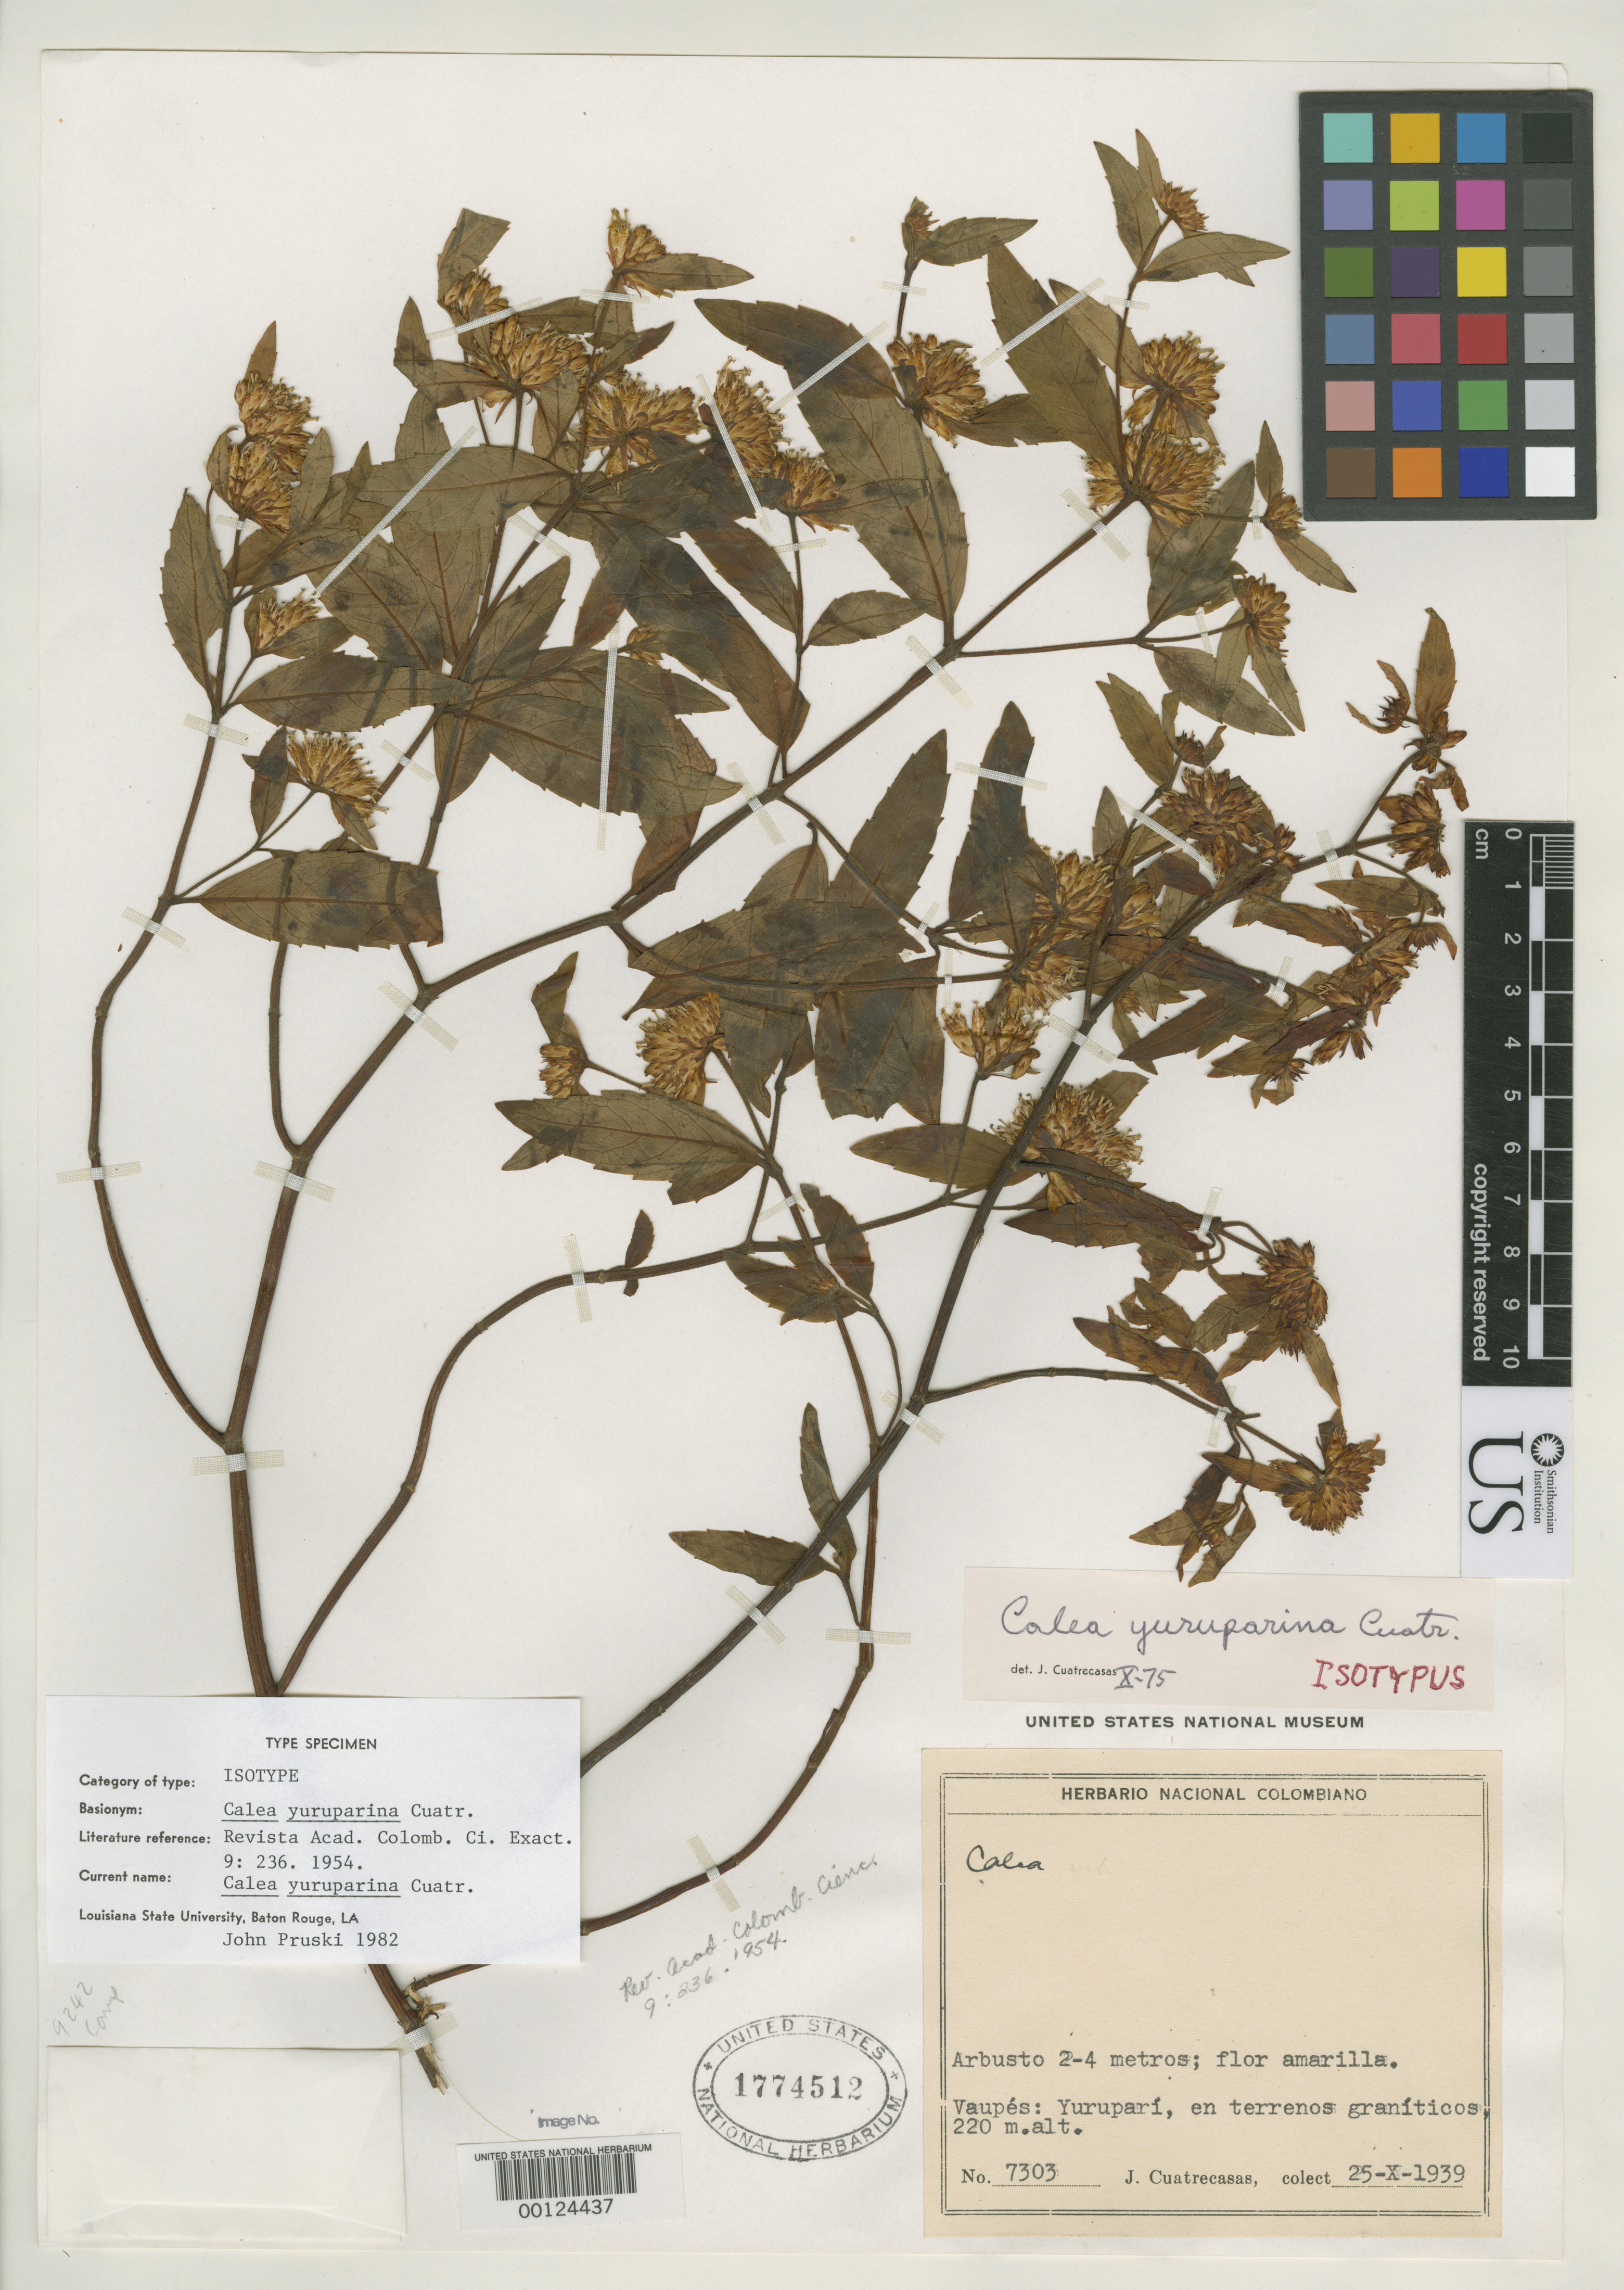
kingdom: Plantae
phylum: Tracheophyta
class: Magnoliopsida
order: Asterales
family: Asteraceae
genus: Calea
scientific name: Calea yuruparina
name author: Cuatrec.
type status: Isotype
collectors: J. Cuatrecasas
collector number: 7303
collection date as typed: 25 Oct 1939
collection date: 1939-10-25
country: Colombia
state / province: Vaupés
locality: Yurupari.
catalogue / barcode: US 1774512